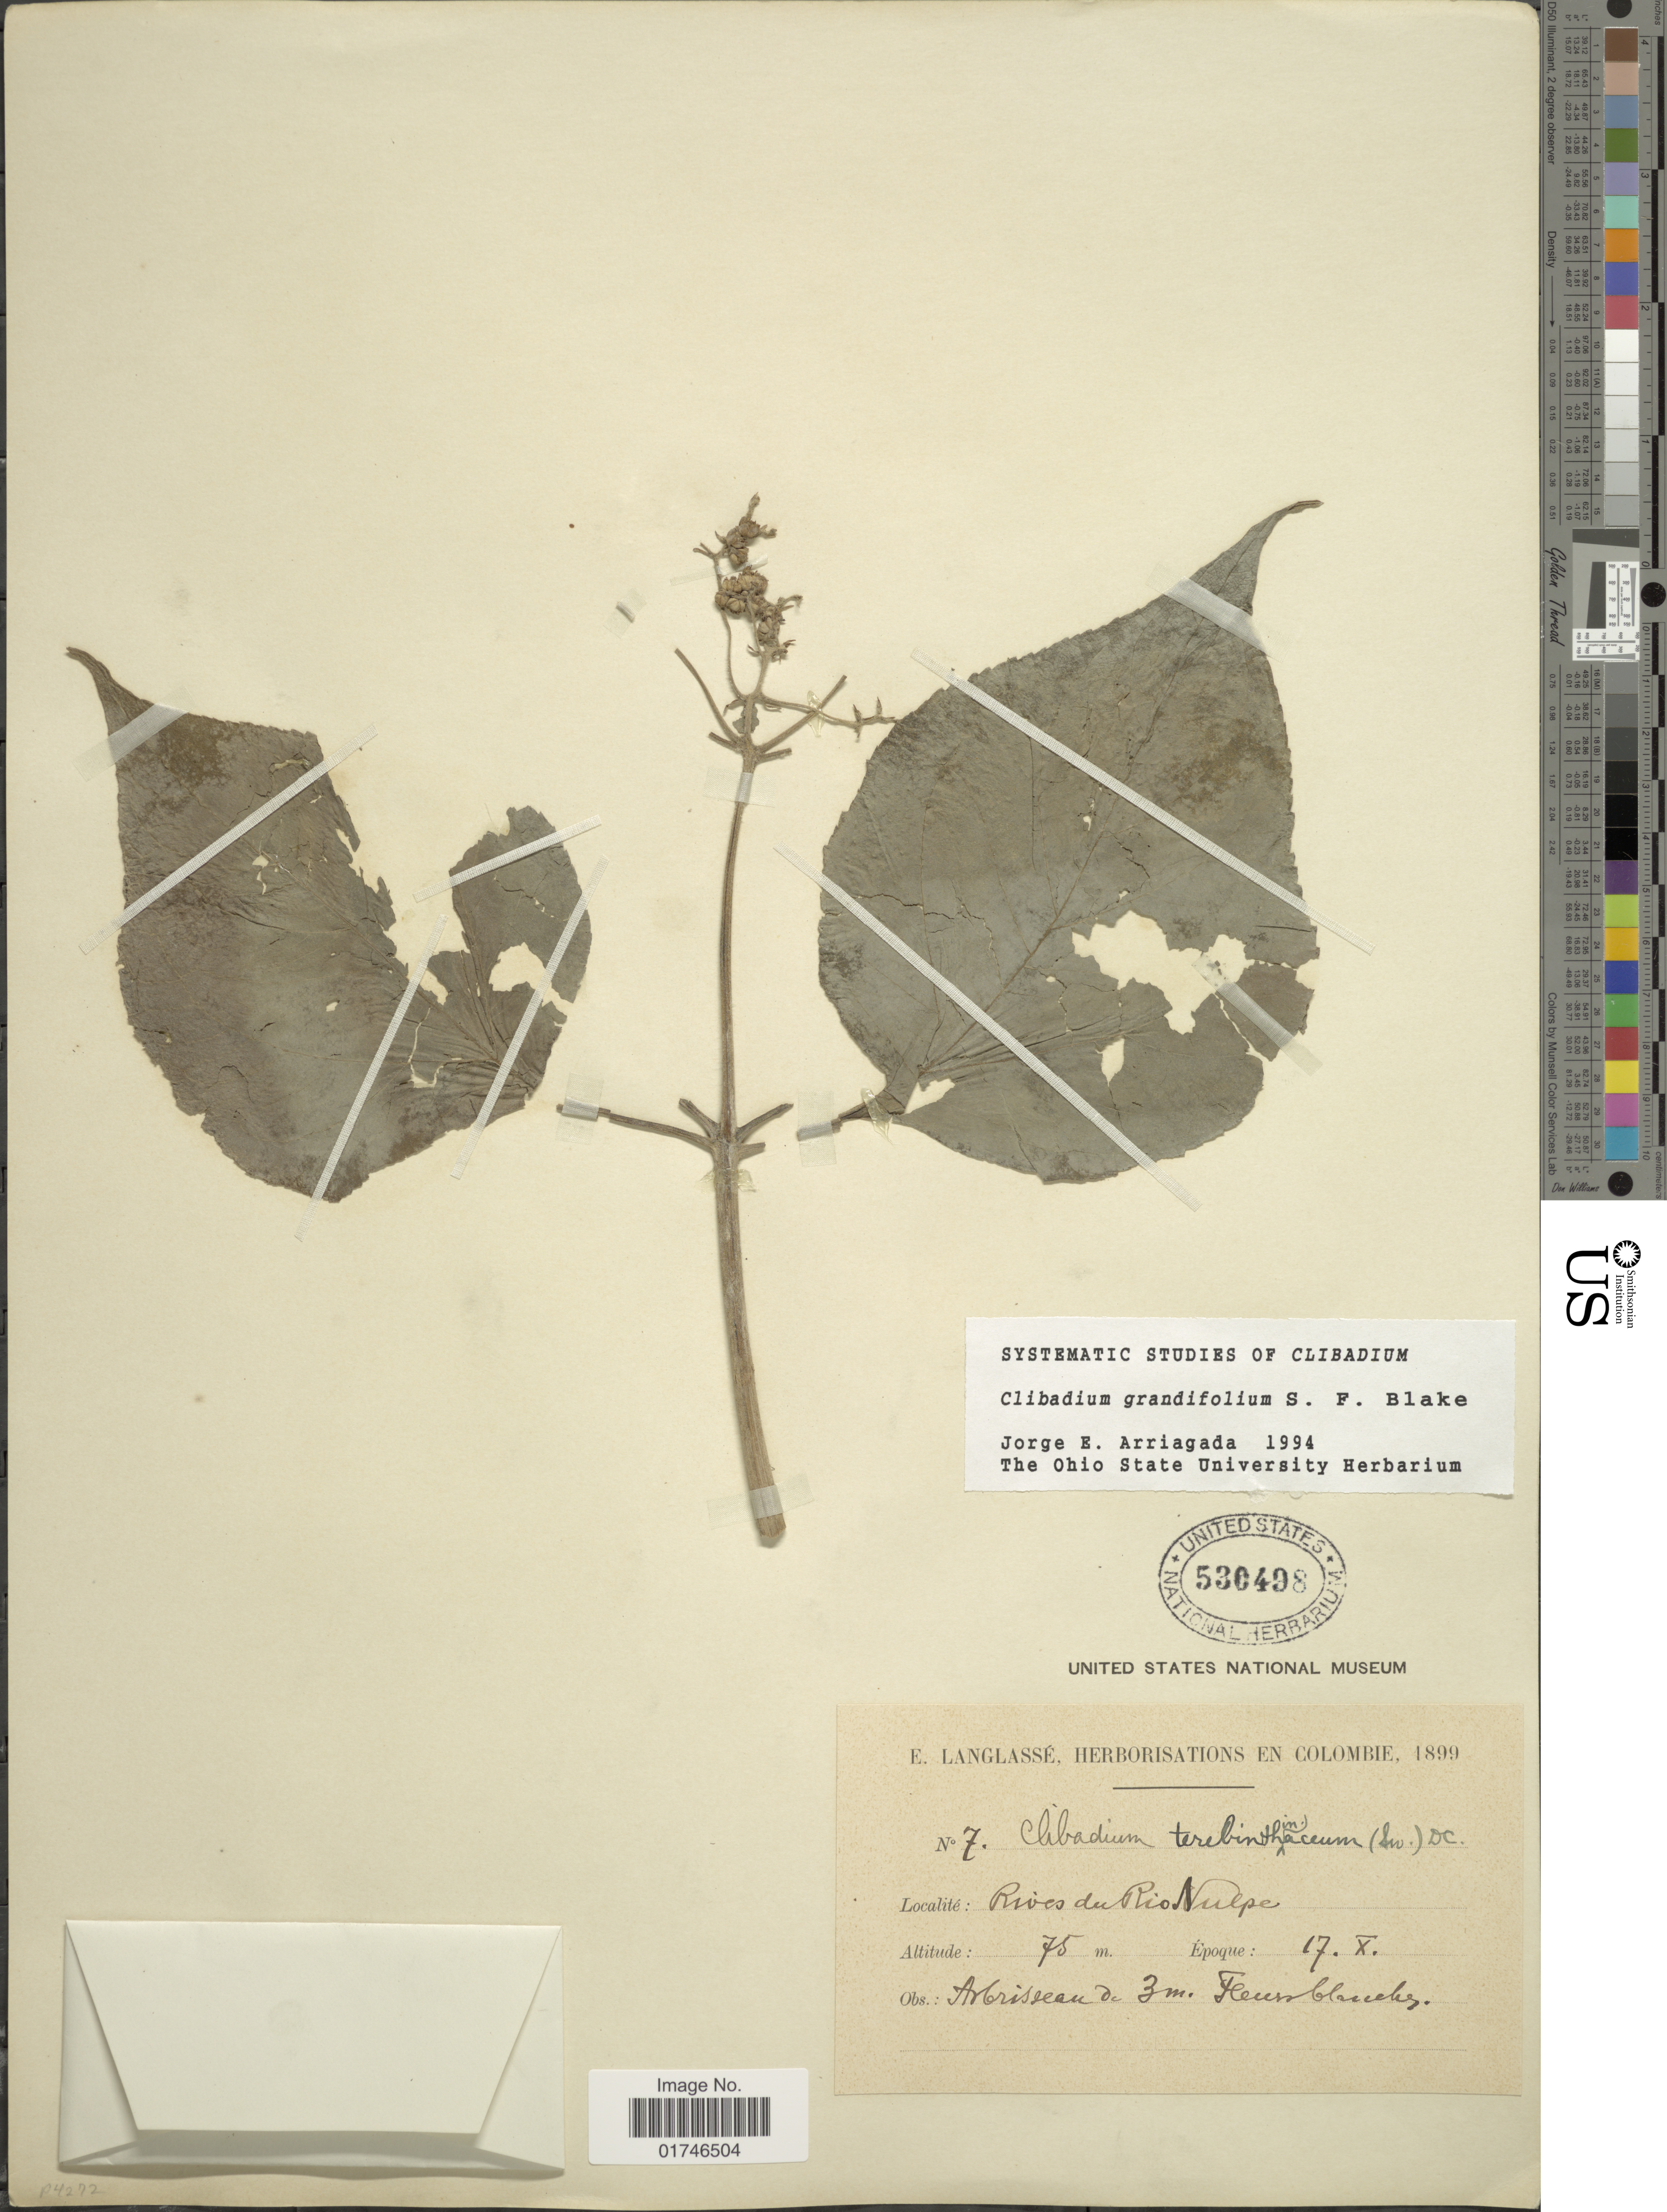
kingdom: Plantae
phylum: Tracheophyta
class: Magnoliopsida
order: Asterales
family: Asteraceae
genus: Clibadium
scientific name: Clibadium grandifolium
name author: S.F. Blake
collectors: E. Langlassé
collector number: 7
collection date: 1899-10-17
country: Colombia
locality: Rives de Rio Nulpe.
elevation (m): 75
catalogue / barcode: US 530498